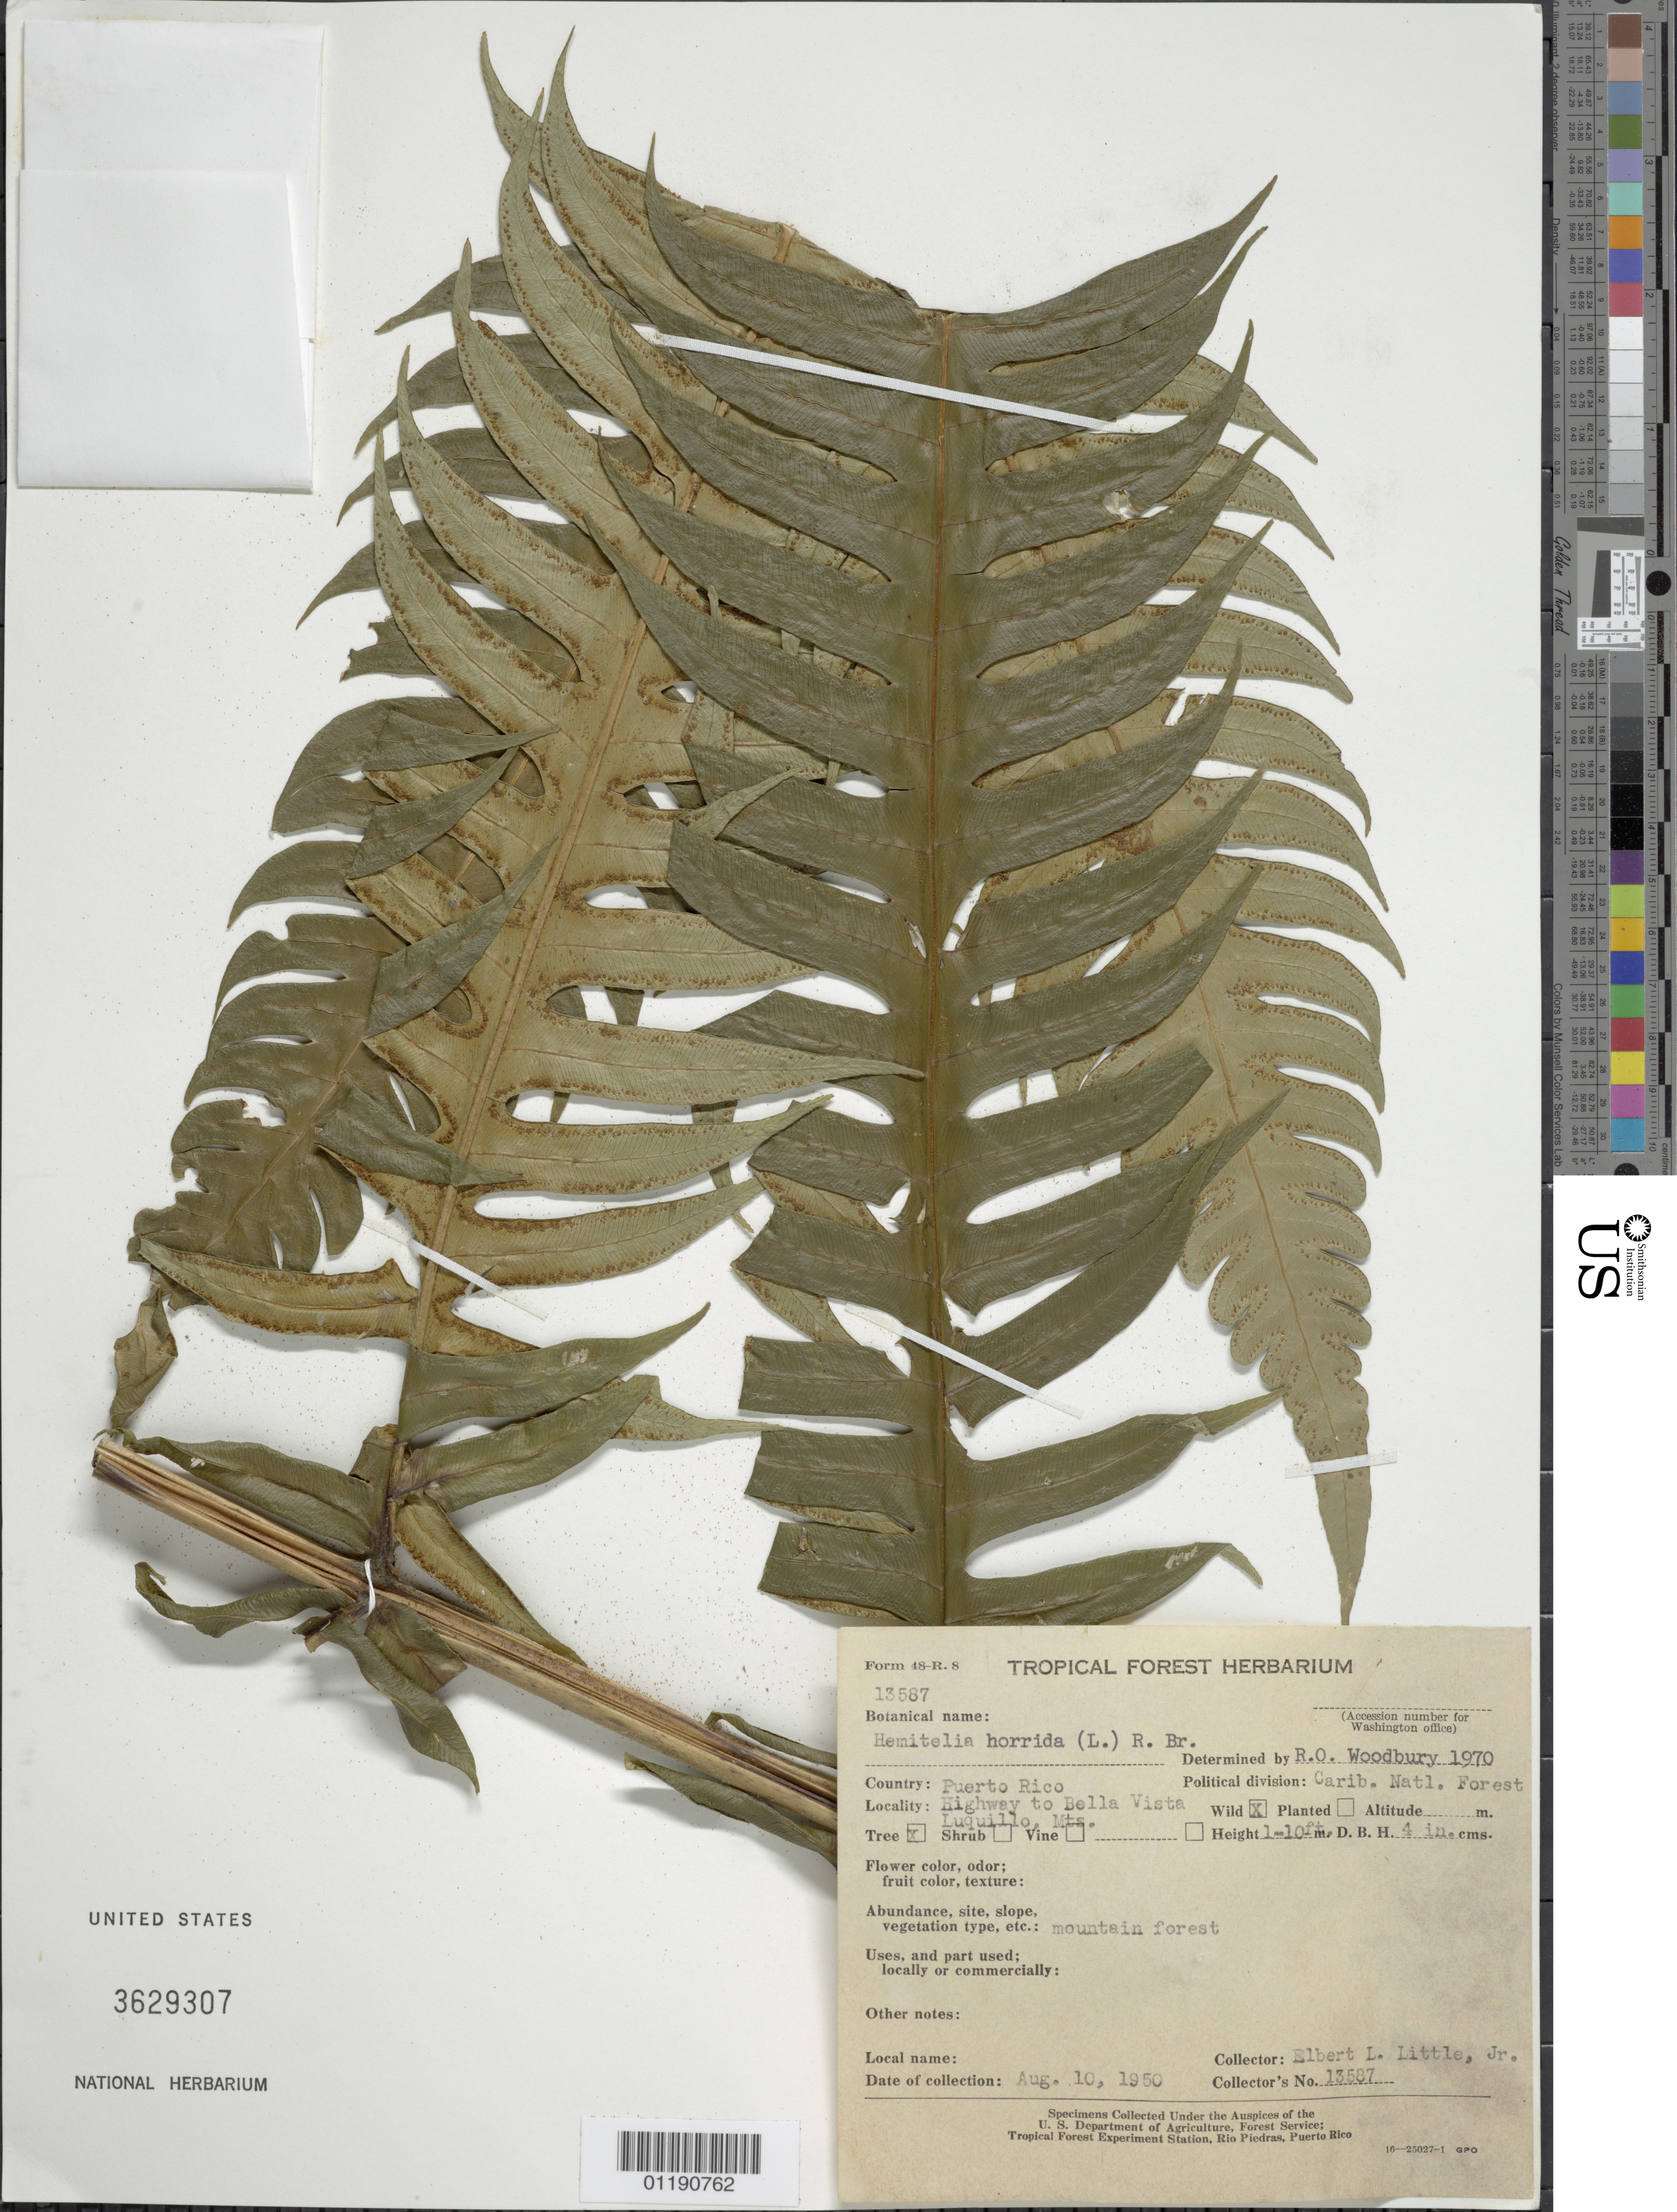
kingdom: Plantae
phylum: Tracheophyta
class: Polypodiopsida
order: Cyatheales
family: Cyatheaceae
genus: Cyathea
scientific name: Cyathea horrida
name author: (L.) Sm.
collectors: E. L. Little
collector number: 13587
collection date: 1950-08-10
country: Puerto Rico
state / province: Carib. Natl. Forest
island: Puerto Rico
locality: Highway to Bella Vista, Luquillo, Mts.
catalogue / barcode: US 3629307